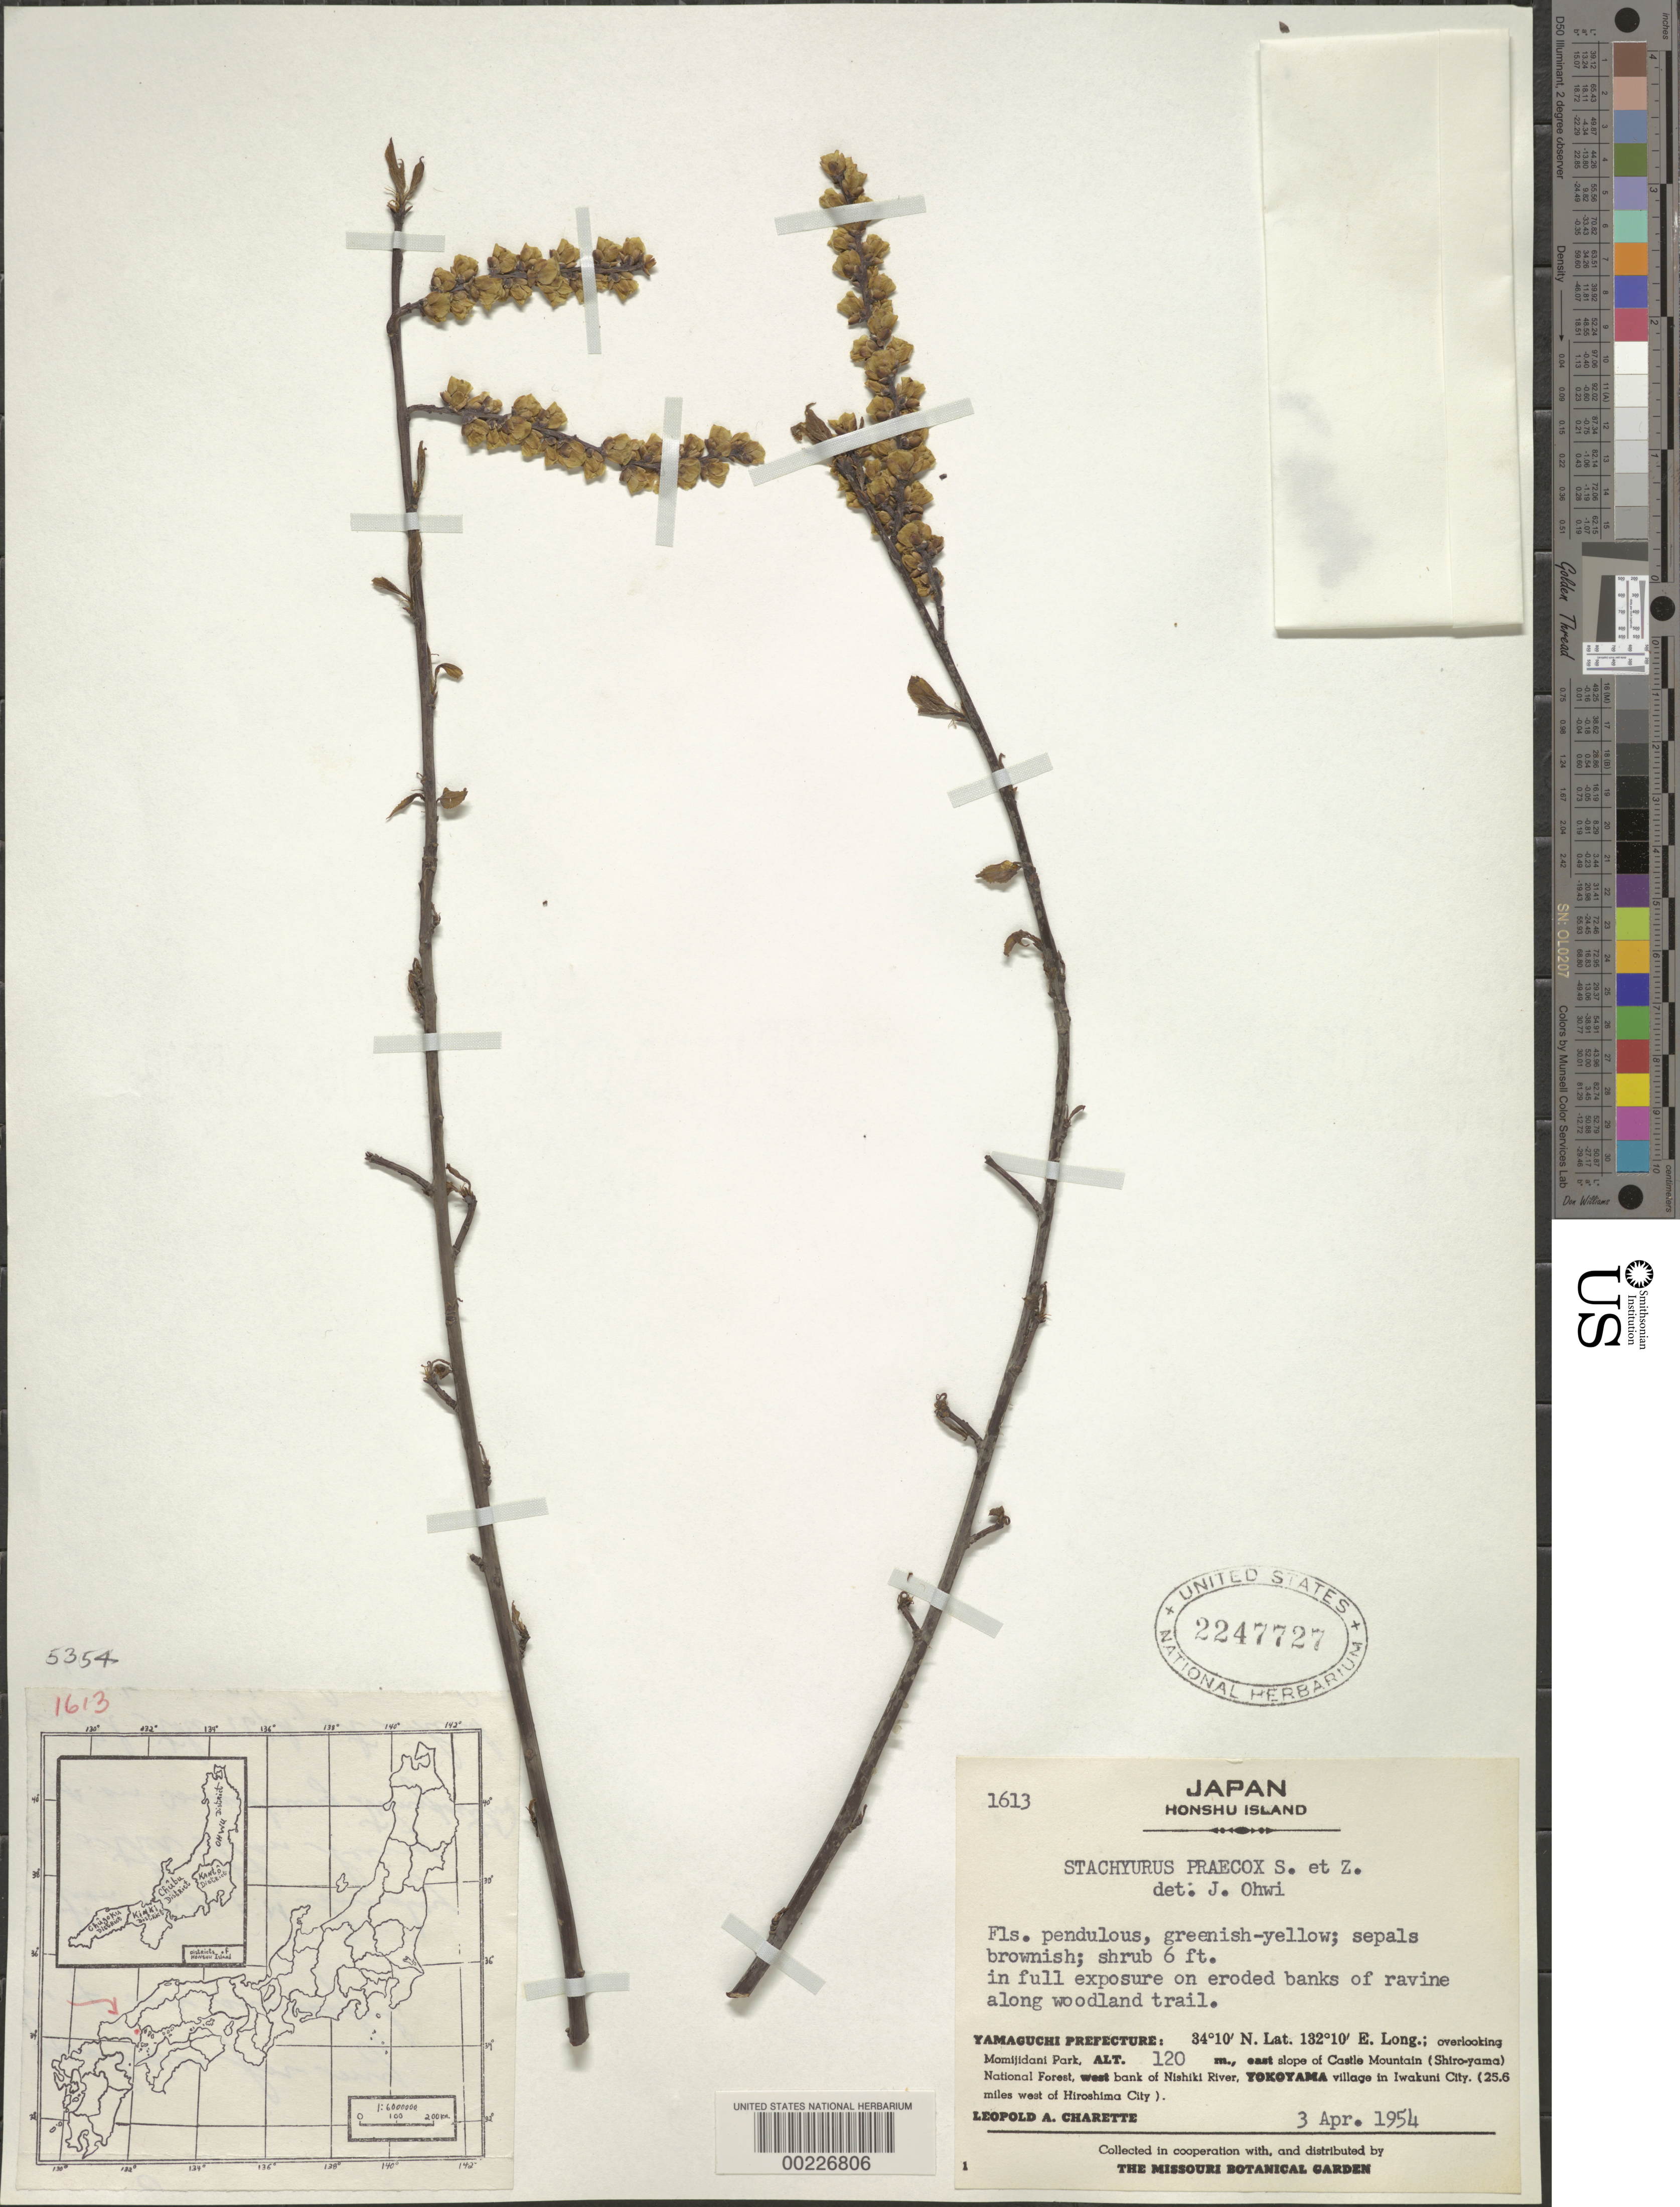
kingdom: Plantae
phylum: Tracheophyta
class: Magnoliopsida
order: Crossosomatales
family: Stachyuraceae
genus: Stachyurus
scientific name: Stachyurus praecox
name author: Siebold & Zucc.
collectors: L. A. Charette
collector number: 1613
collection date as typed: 03 Aug 1954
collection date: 1954-08-03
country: Japan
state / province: Yamaguti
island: Honshu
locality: Overlooking momijidani park; e slope of castle mt., shiro-yan, national forest, w bank of nishiki river, yokoyama village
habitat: In full exposture on eroded banks of raine along woodland trail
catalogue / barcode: US 2247727